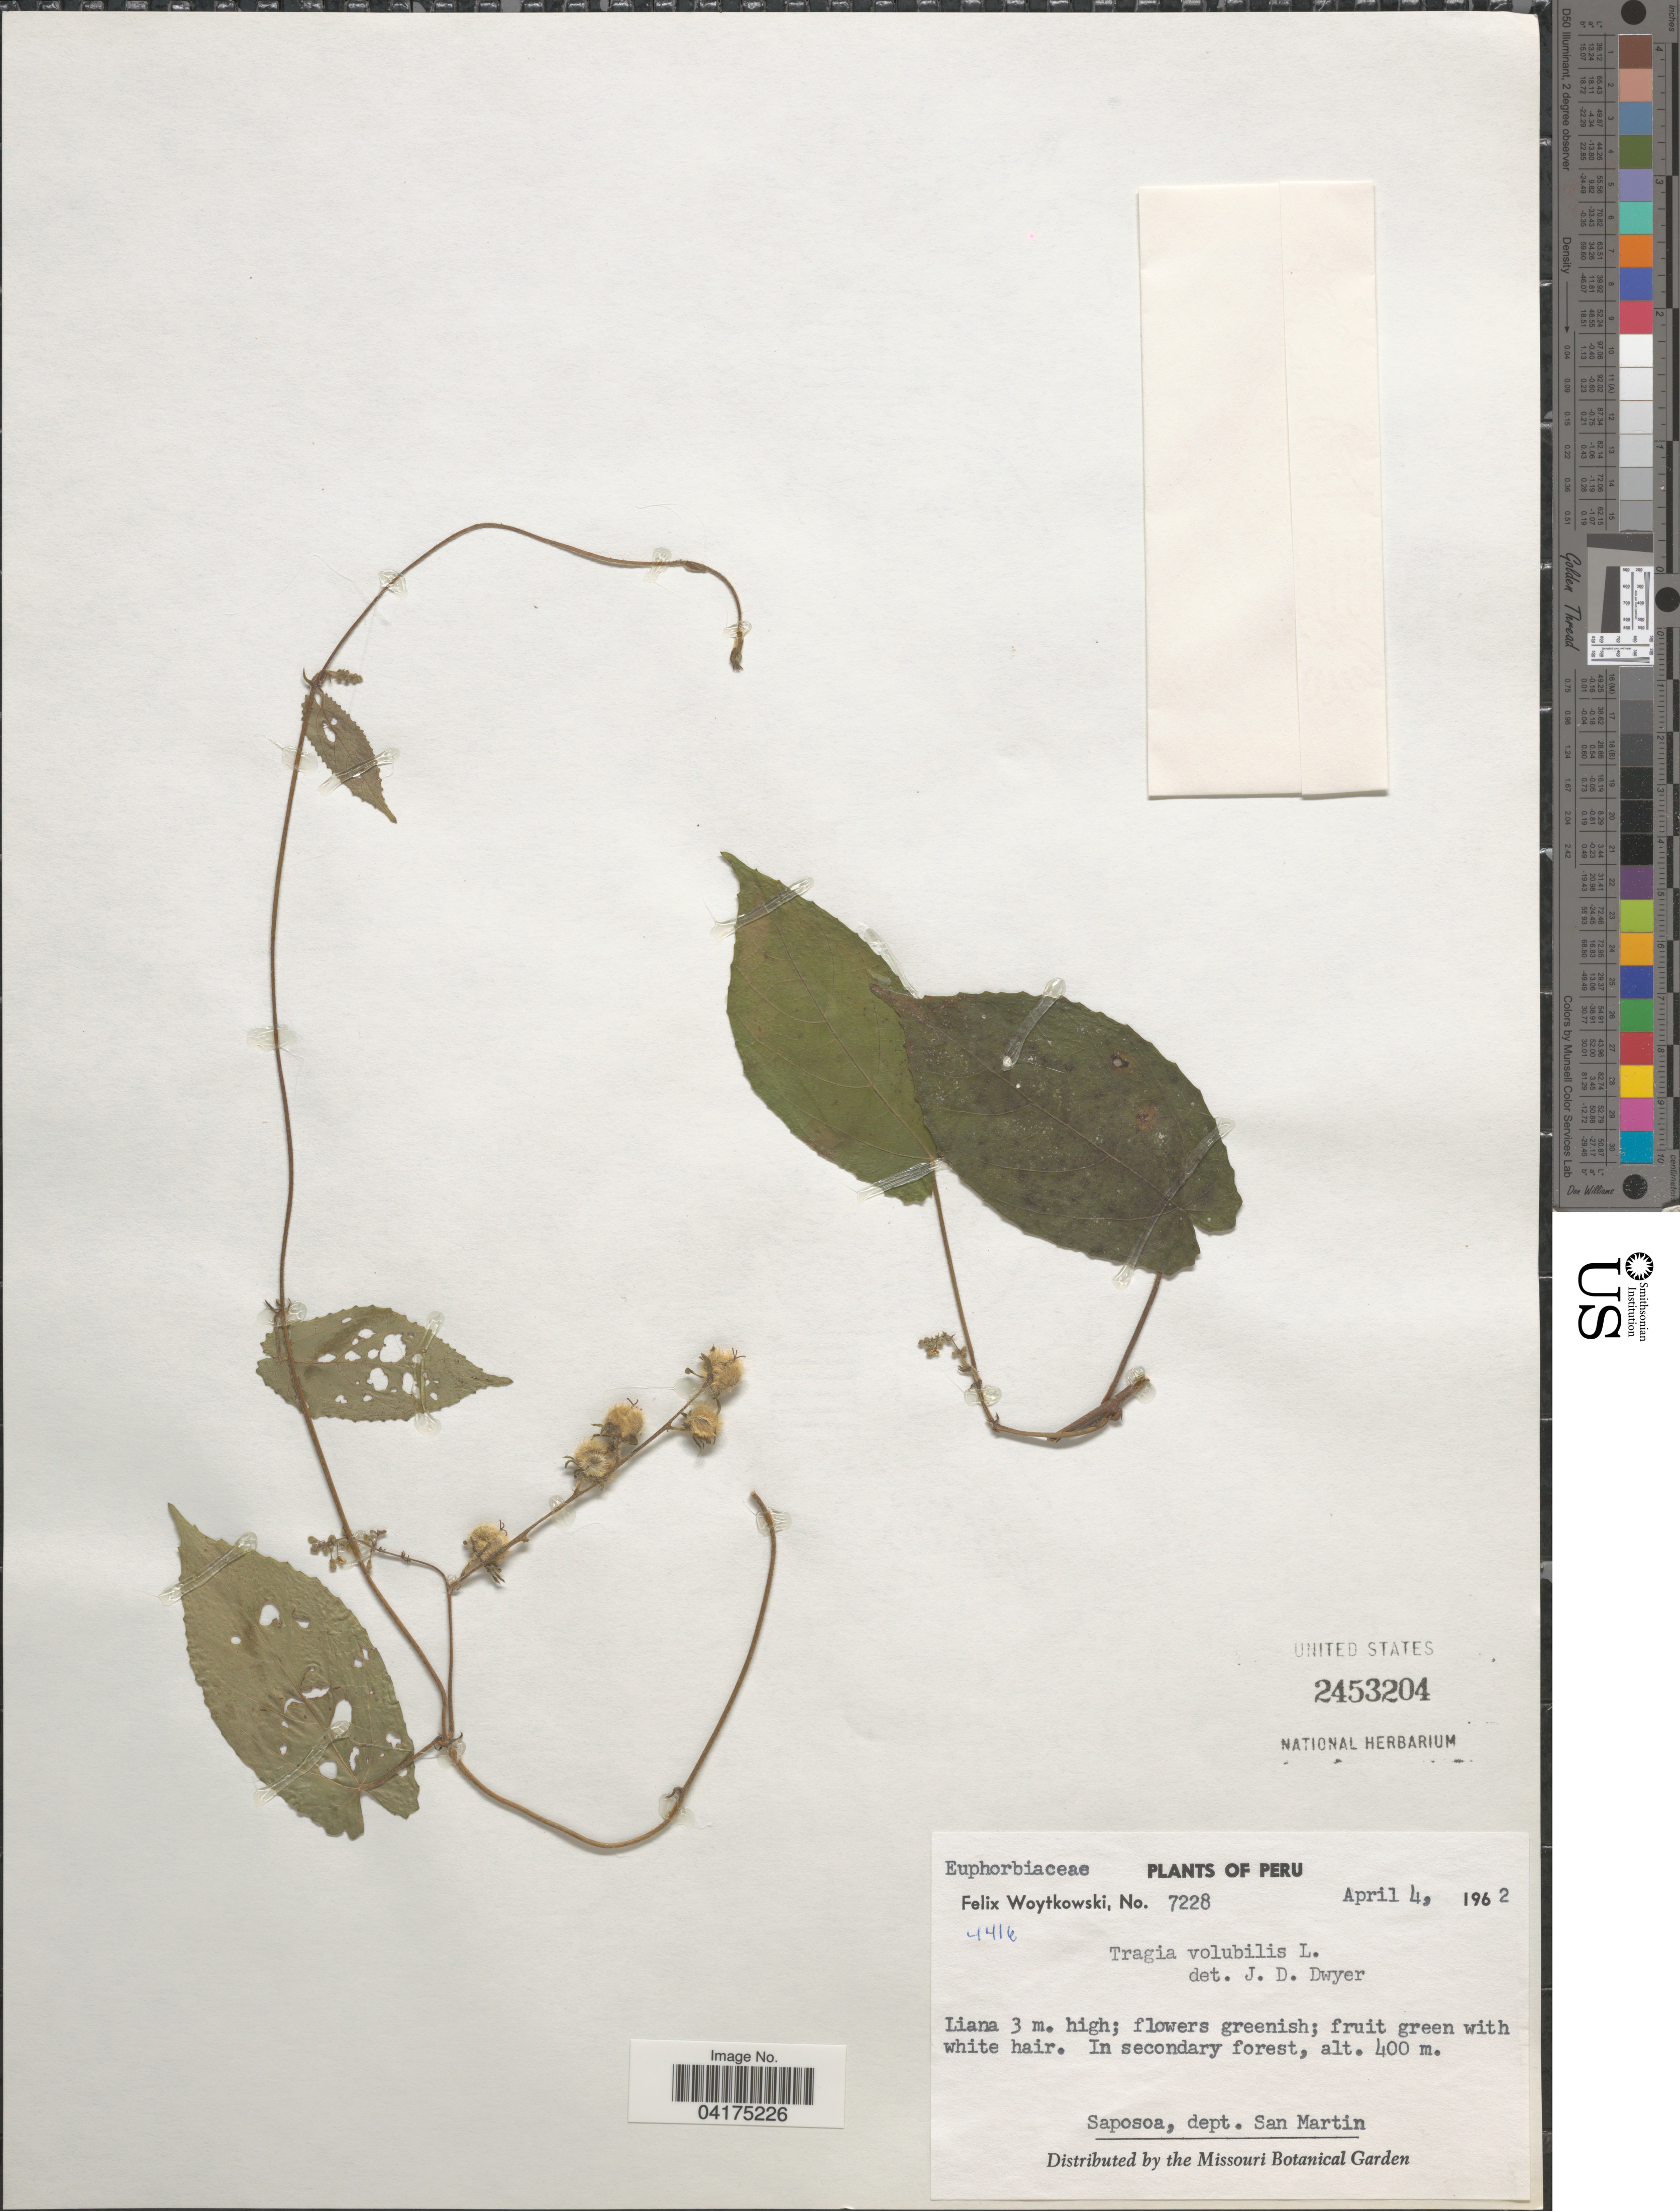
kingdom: Plantae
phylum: Tracheophyta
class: Magnoliopsida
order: Malpighiales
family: Euphorbiaceae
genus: Tragia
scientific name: Tragia volubilis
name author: L.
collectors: F. Woytkowski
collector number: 7228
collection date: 1962-04-04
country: Peru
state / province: San Martin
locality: Saposoa, dept. San Martin.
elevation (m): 400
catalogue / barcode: US 2453204